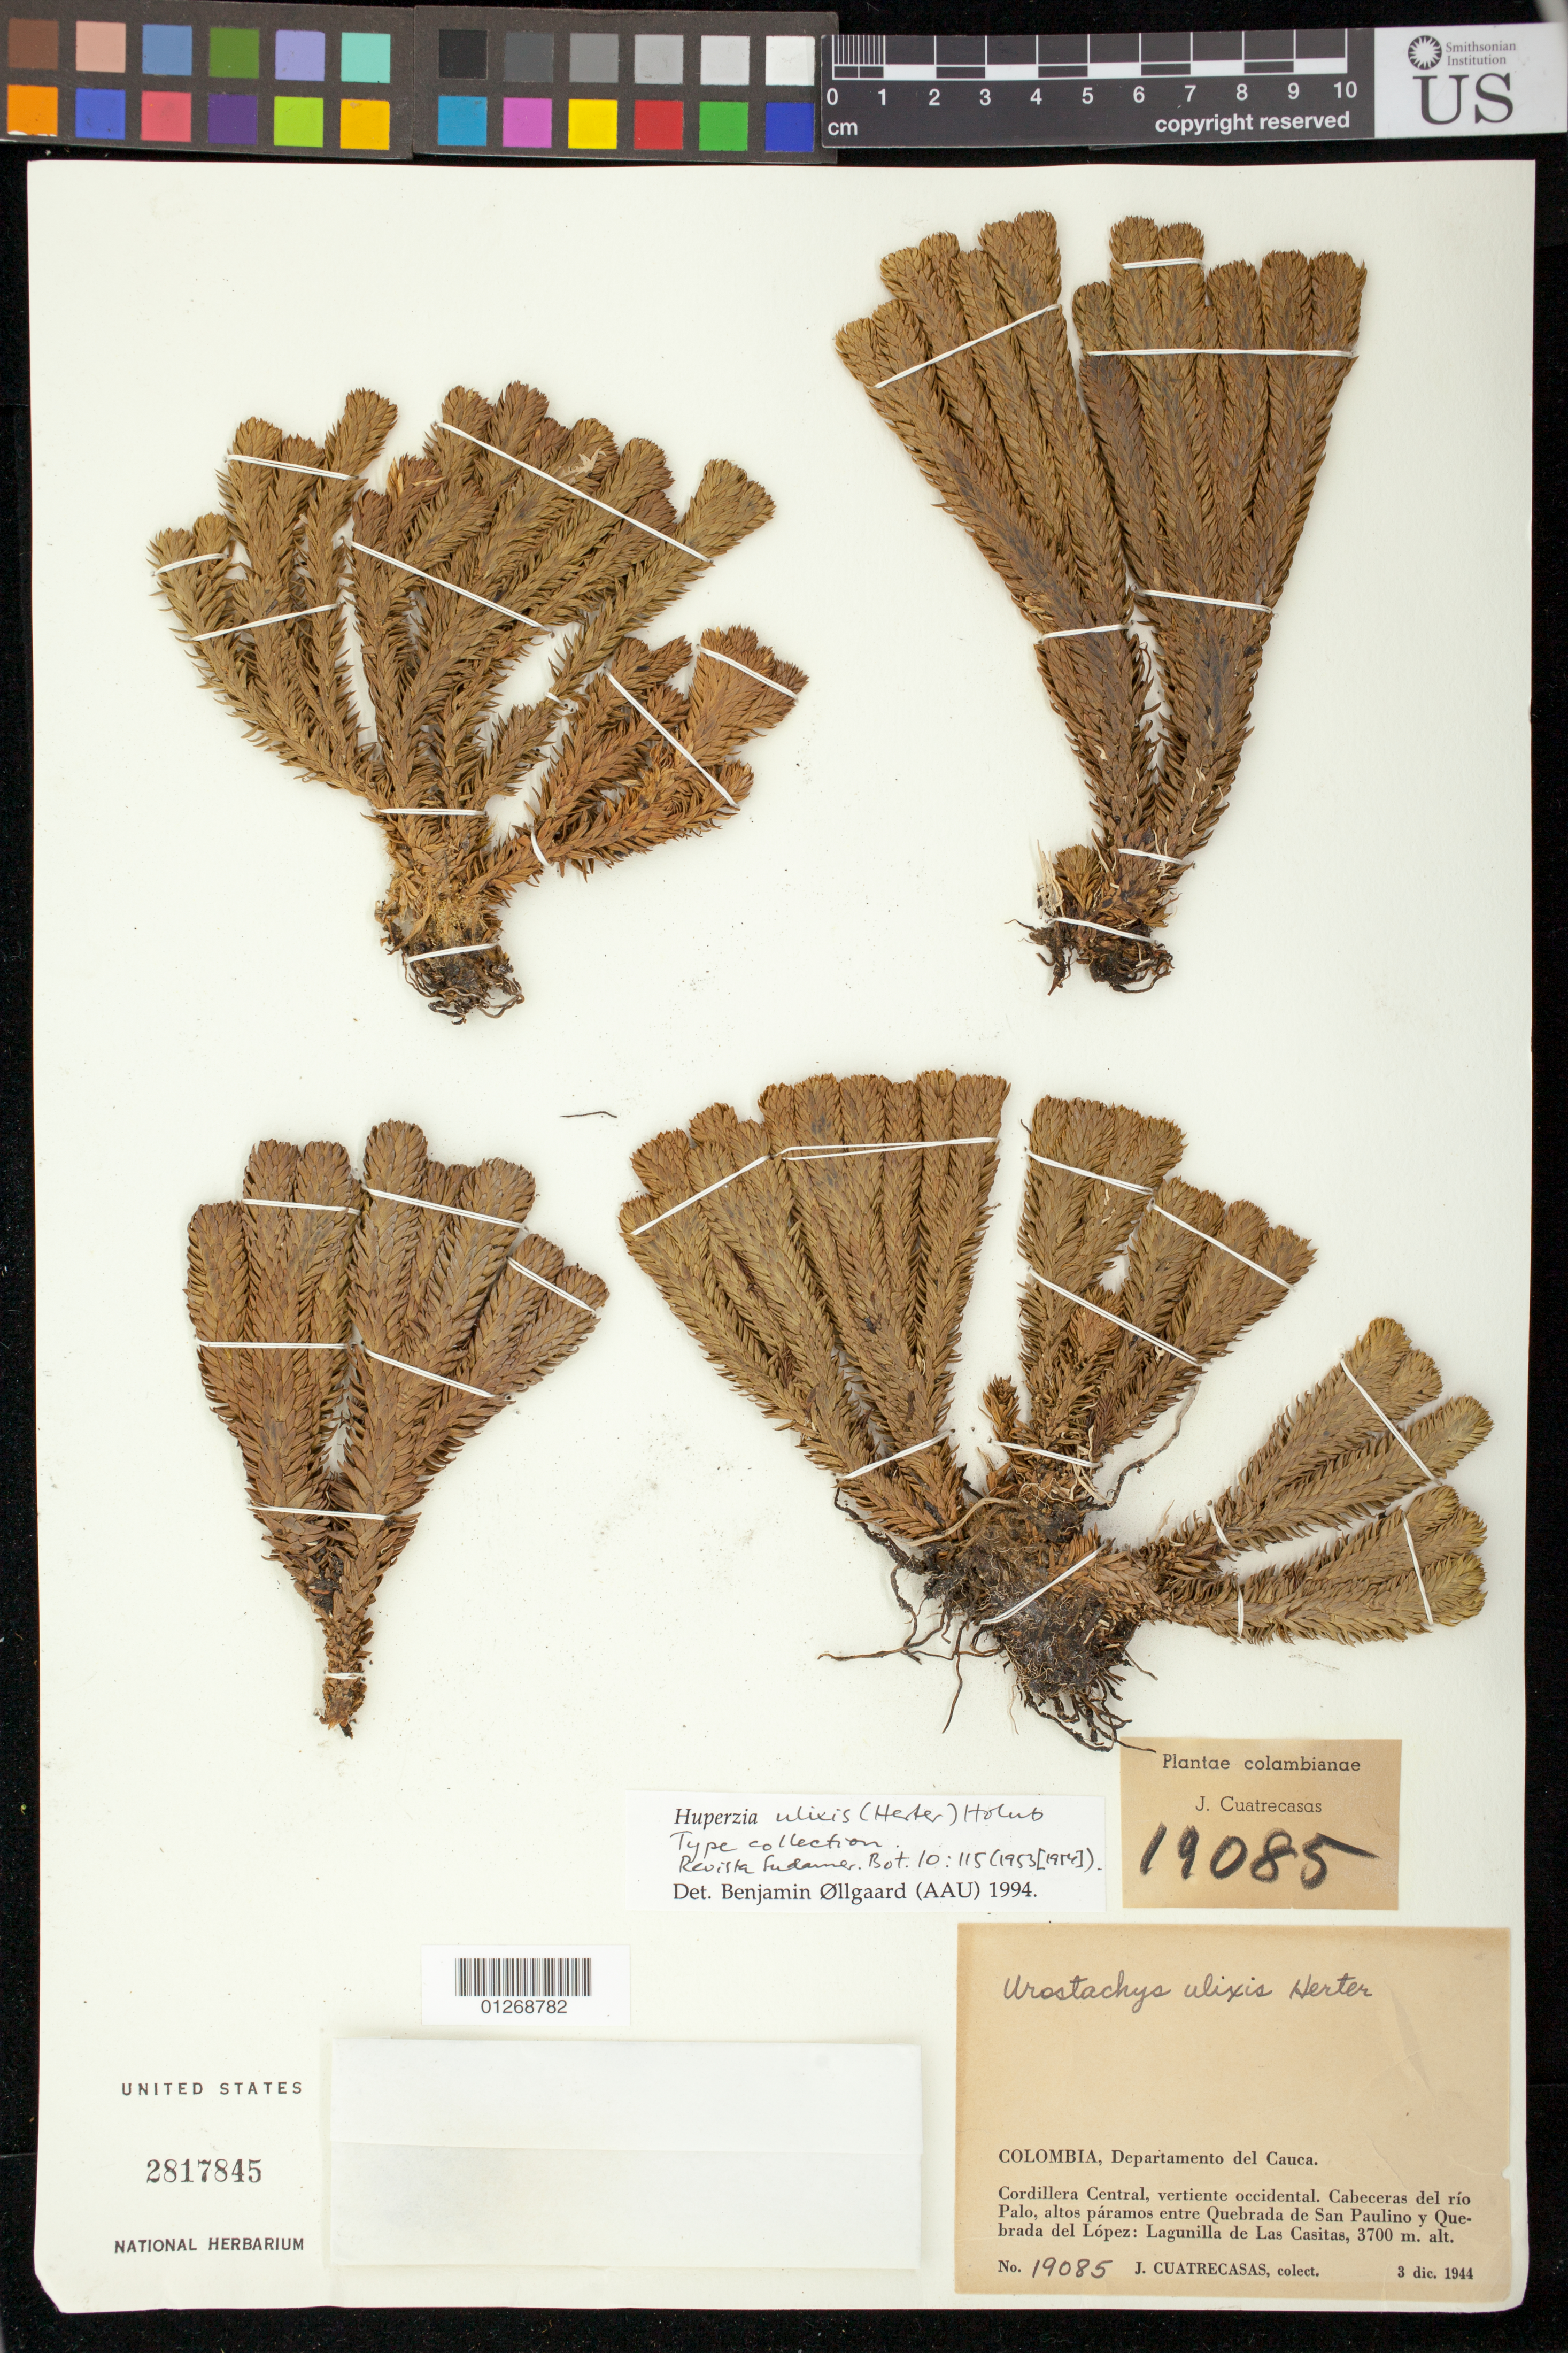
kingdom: Plantae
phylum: Tracheophyta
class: Lycopodiopsida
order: Lycopodiales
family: Lycopodiaceae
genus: Urostachys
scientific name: Urostachys ulixis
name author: Herter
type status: Isotype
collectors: J. Cuatrecasas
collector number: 19085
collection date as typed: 03 Dec 1944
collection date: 1944-12-03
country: Colombia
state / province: Cauca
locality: Departmento del Cauca. Cordillera Central, vertiente occidental. Cabeceras del río Palo, altos páramos entre Quebrada de San Paulino y Quebrada del López: Lagunilla de Las Casitas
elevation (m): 3700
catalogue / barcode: US 2817845